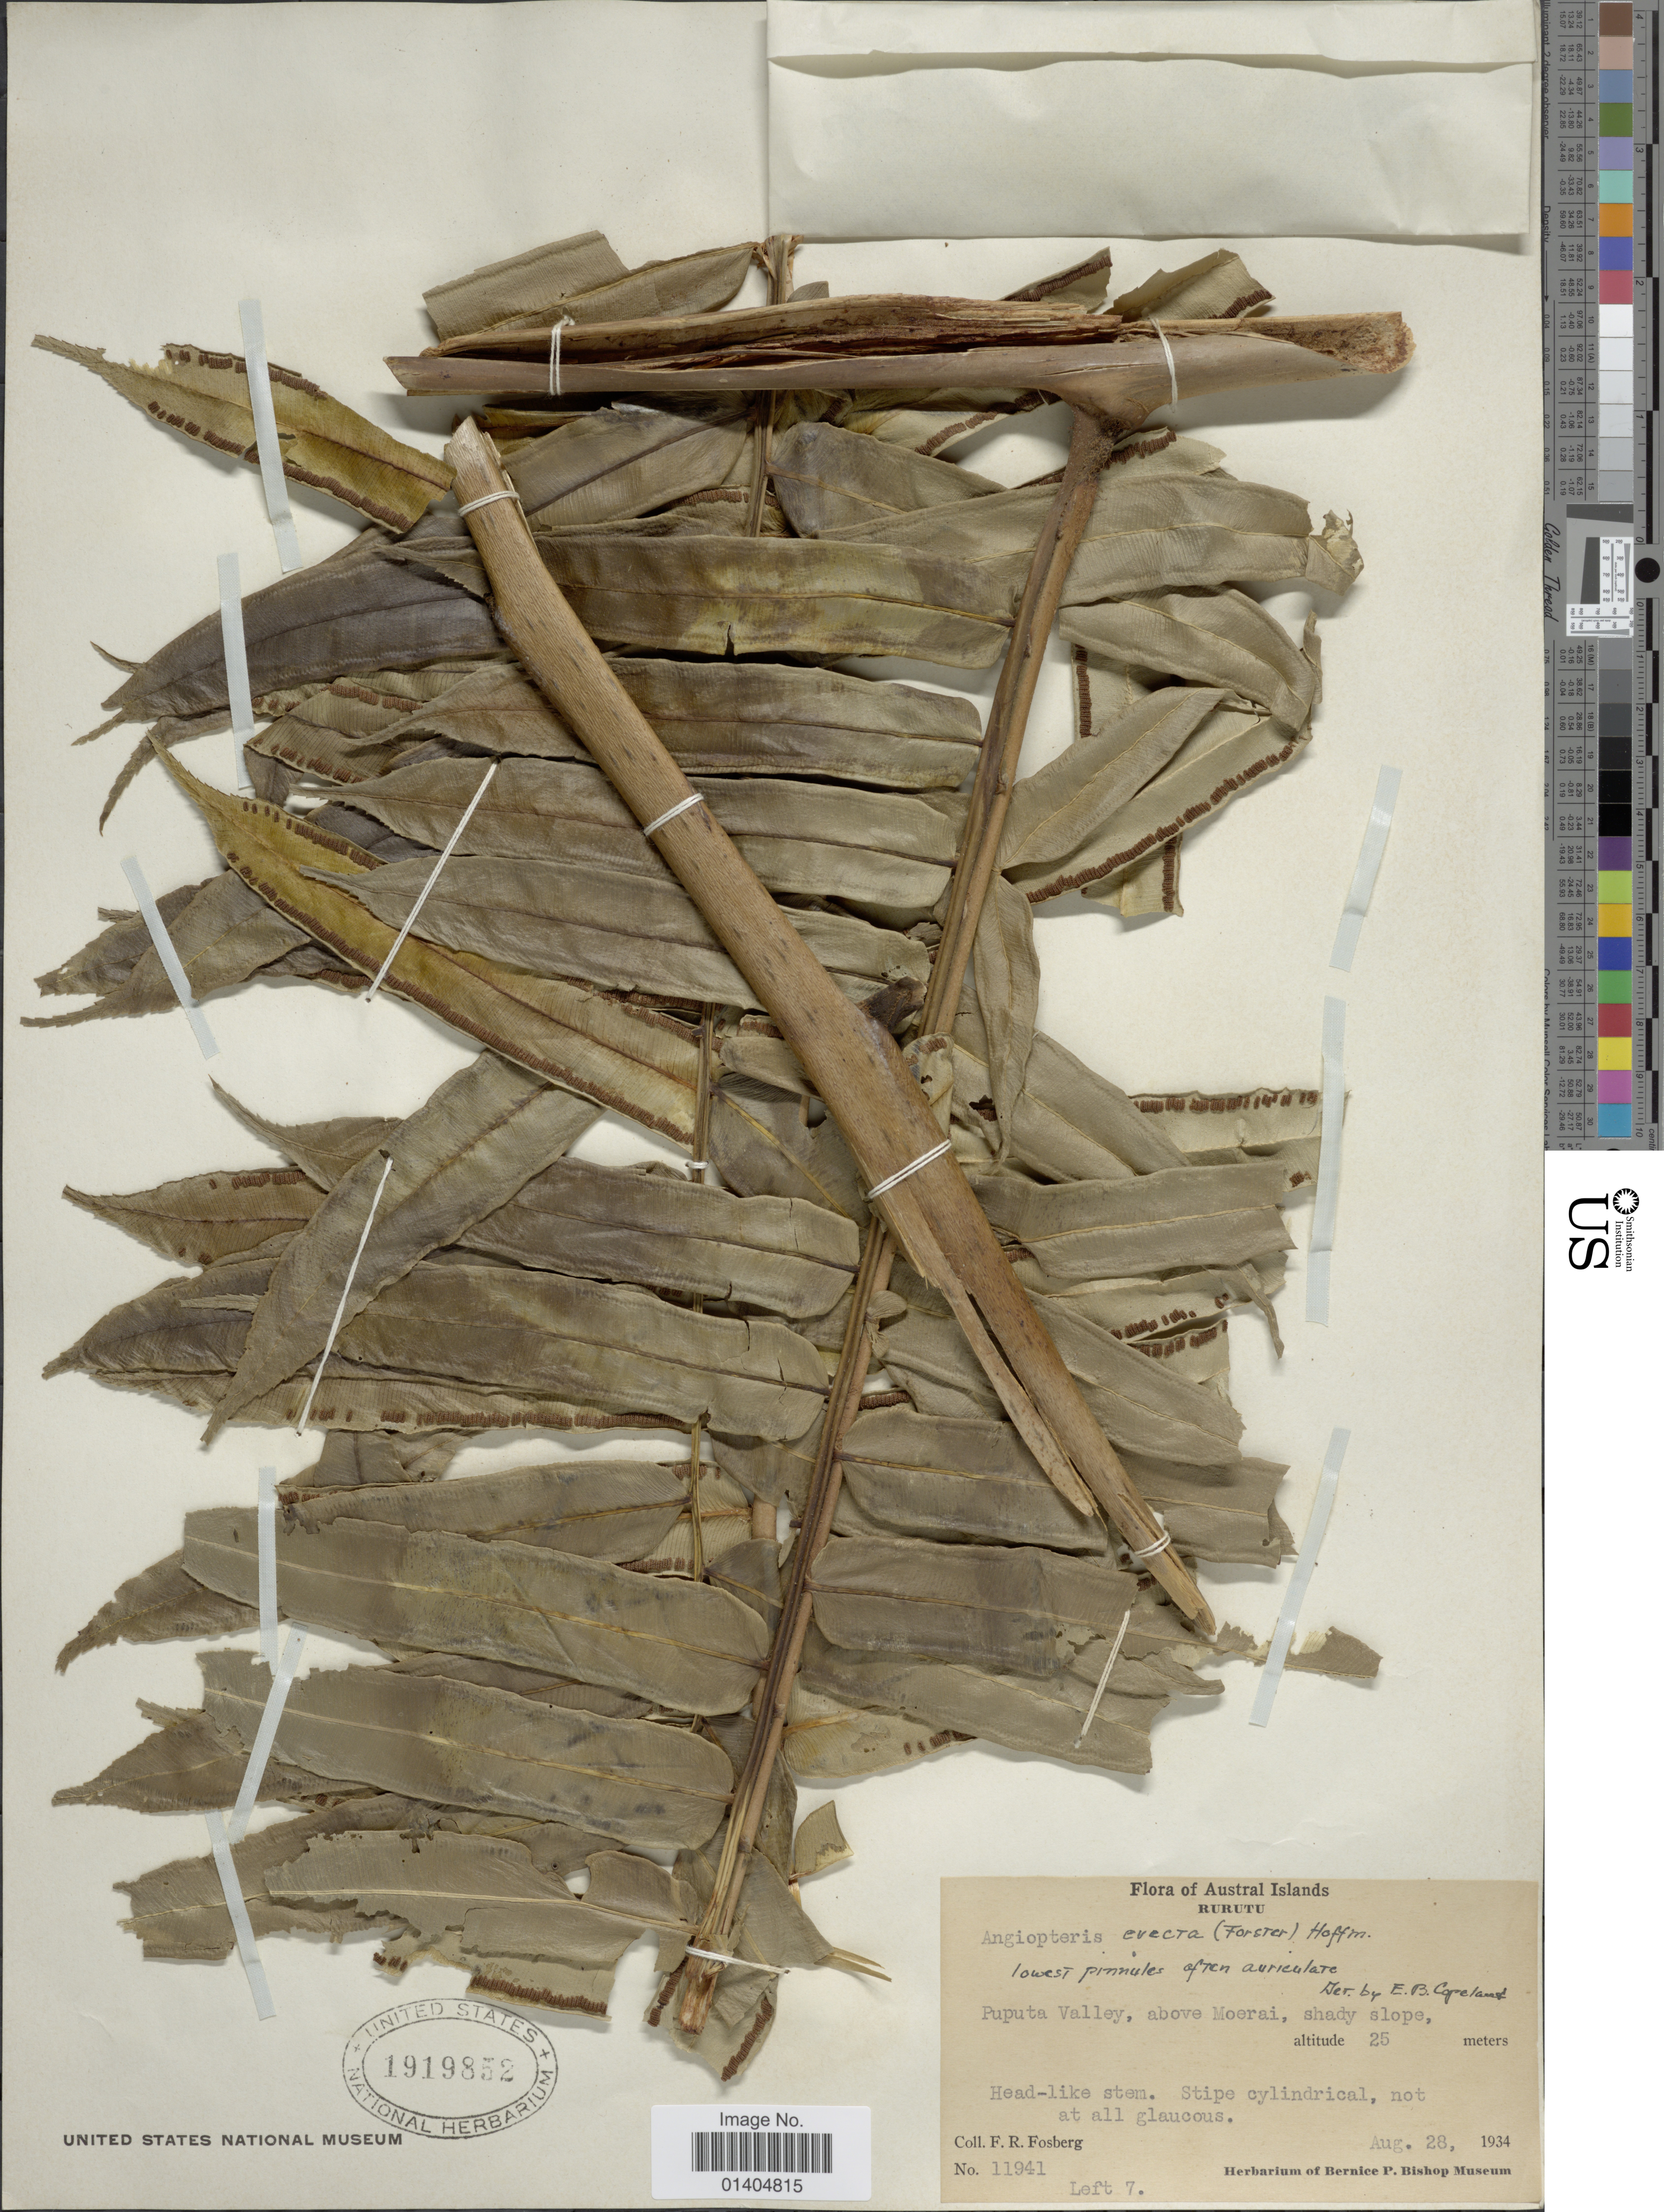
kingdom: Plantae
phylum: Tracheophyta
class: Polypodiopsida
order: Marattiales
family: Marattiaceae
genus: Angiopteris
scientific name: Angiopteris evecta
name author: (G. Forst.) Hoffm.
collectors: F. R. Fosberg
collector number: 11941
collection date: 1934-08-28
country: French Polynesia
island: Rurutu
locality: Austral Islands Rurutu Puputa Valley, Above Moerai, shady slope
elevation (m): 25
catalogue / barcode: US 1919852